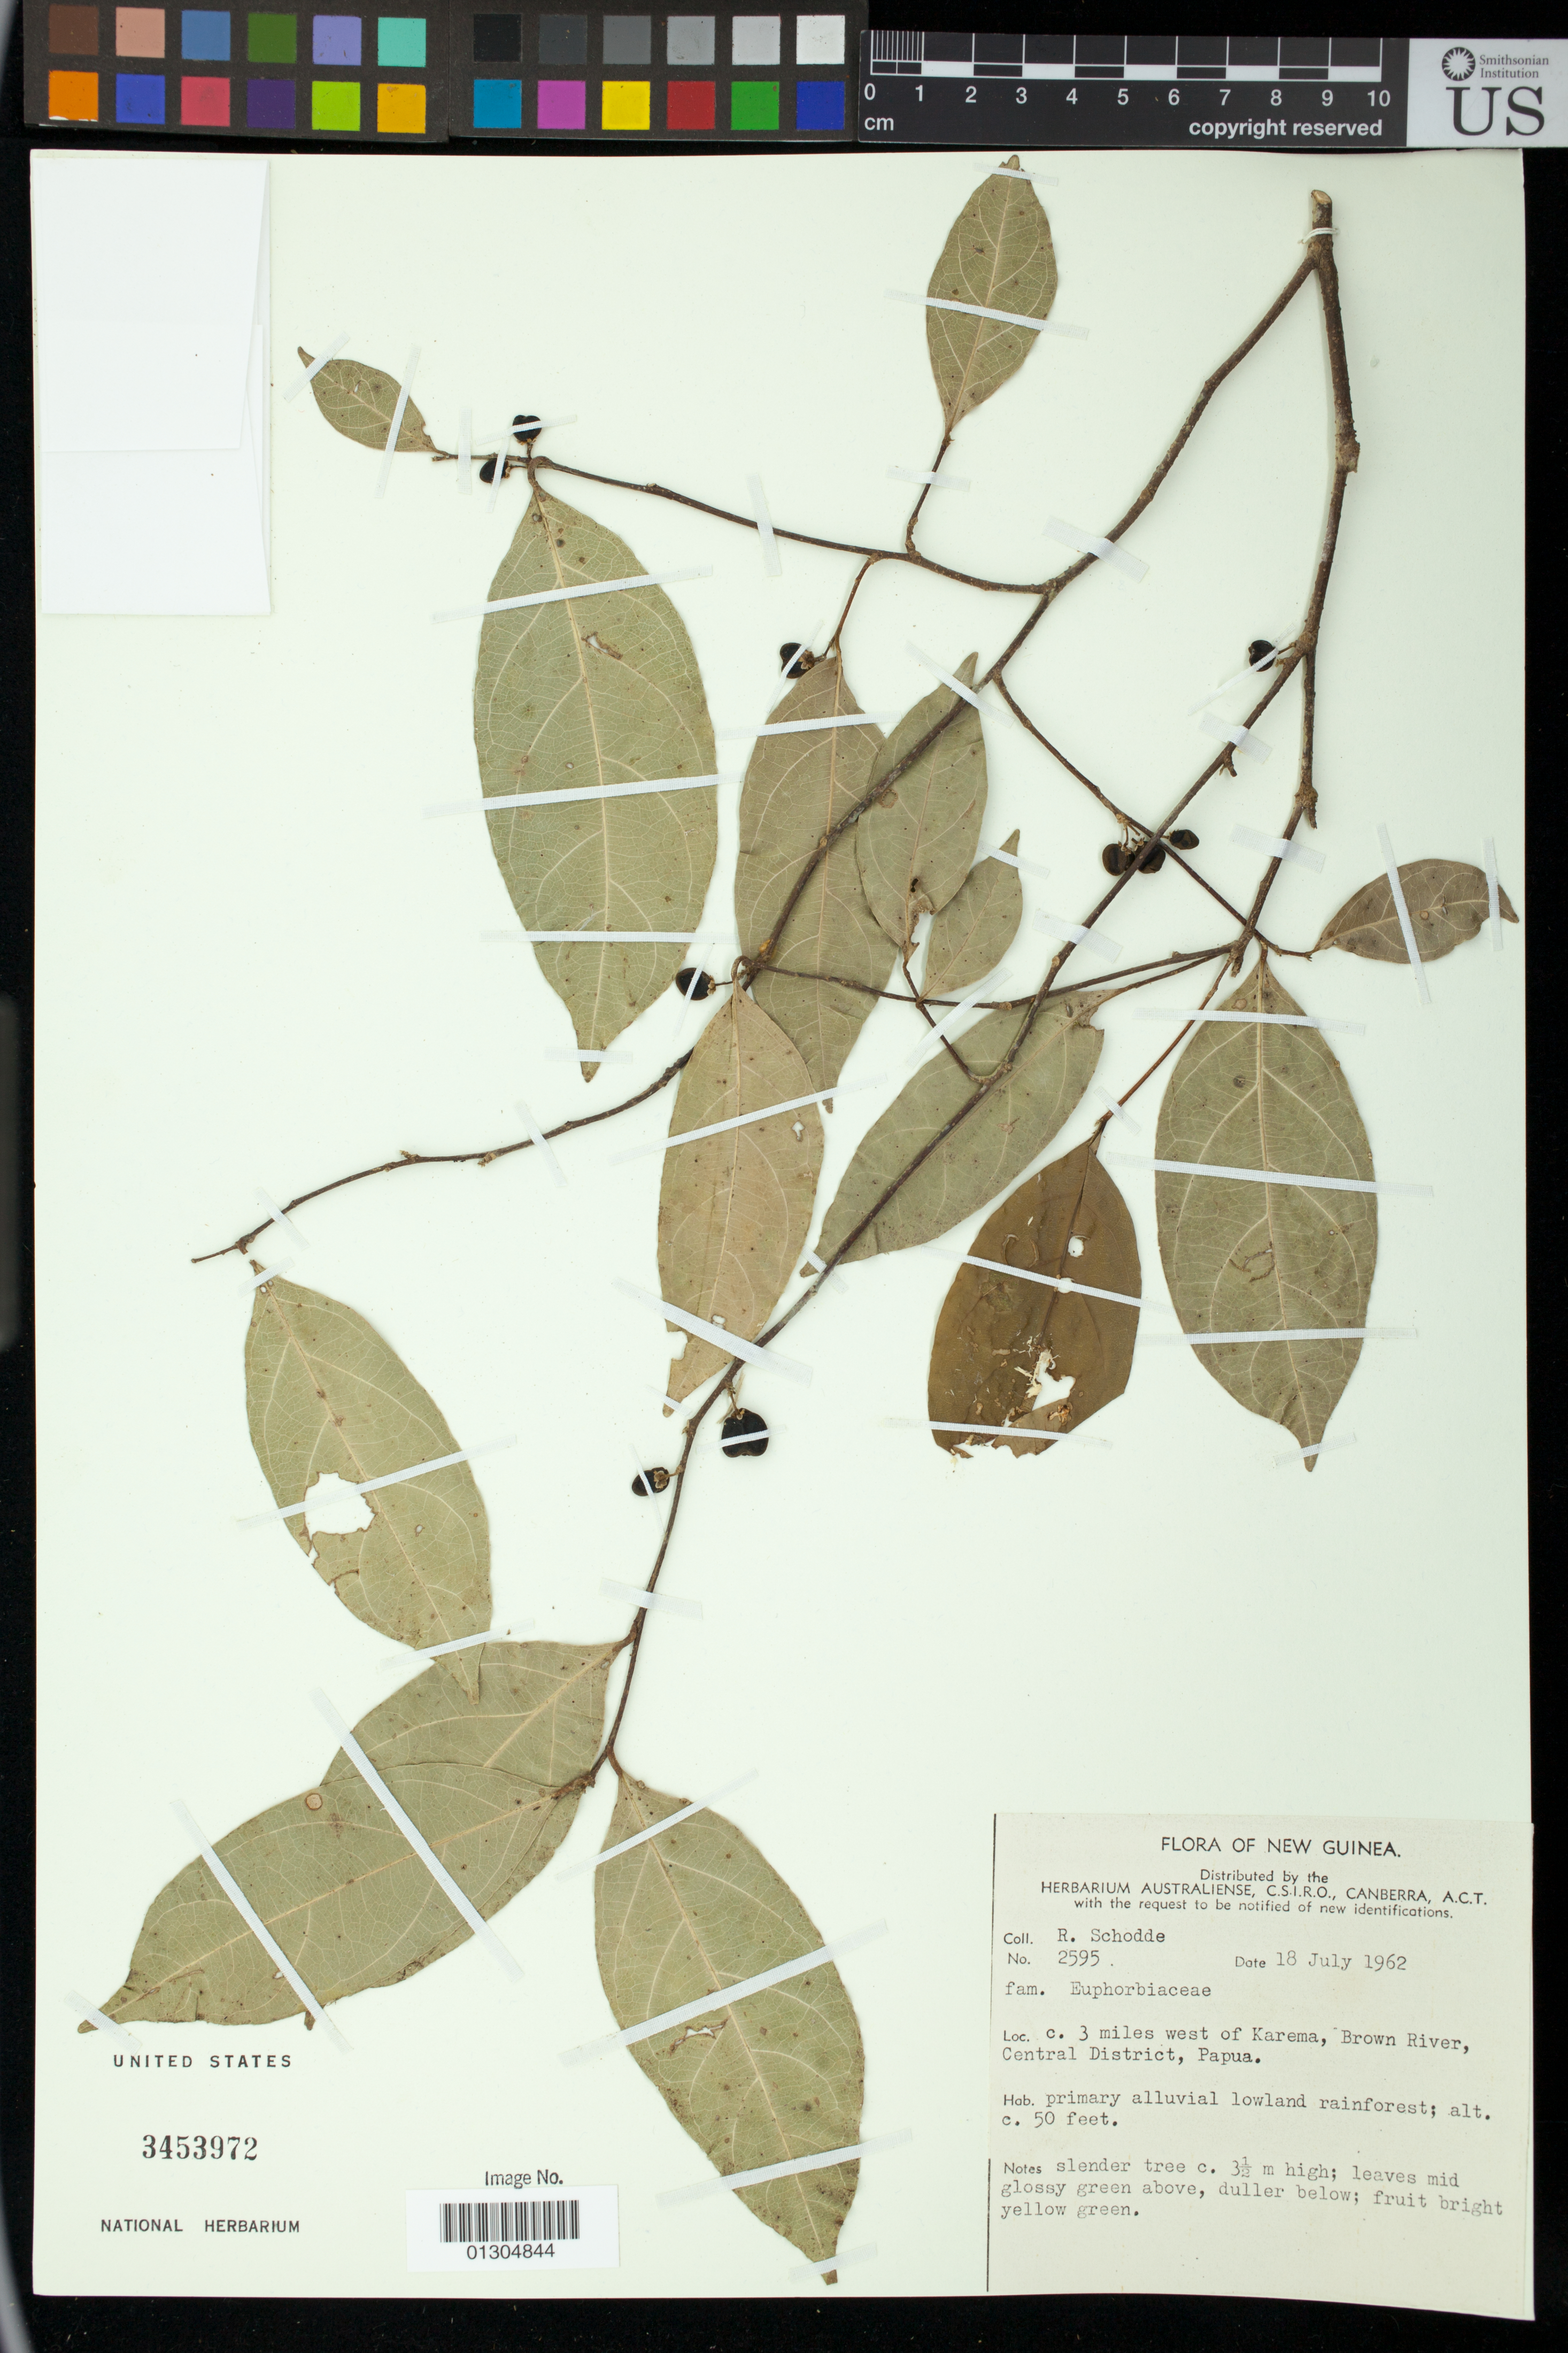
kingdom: Plantae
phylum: Tracheophyta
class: Magnoliopsida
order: Malpighiales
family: Euphorbiaceae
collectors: R. Schodde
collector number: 2595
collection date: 1962-07-18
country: Papua New Guinea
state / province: Central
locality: c.3 miles west of Karema, Brown River,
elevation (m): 15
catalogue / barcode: US 3453972